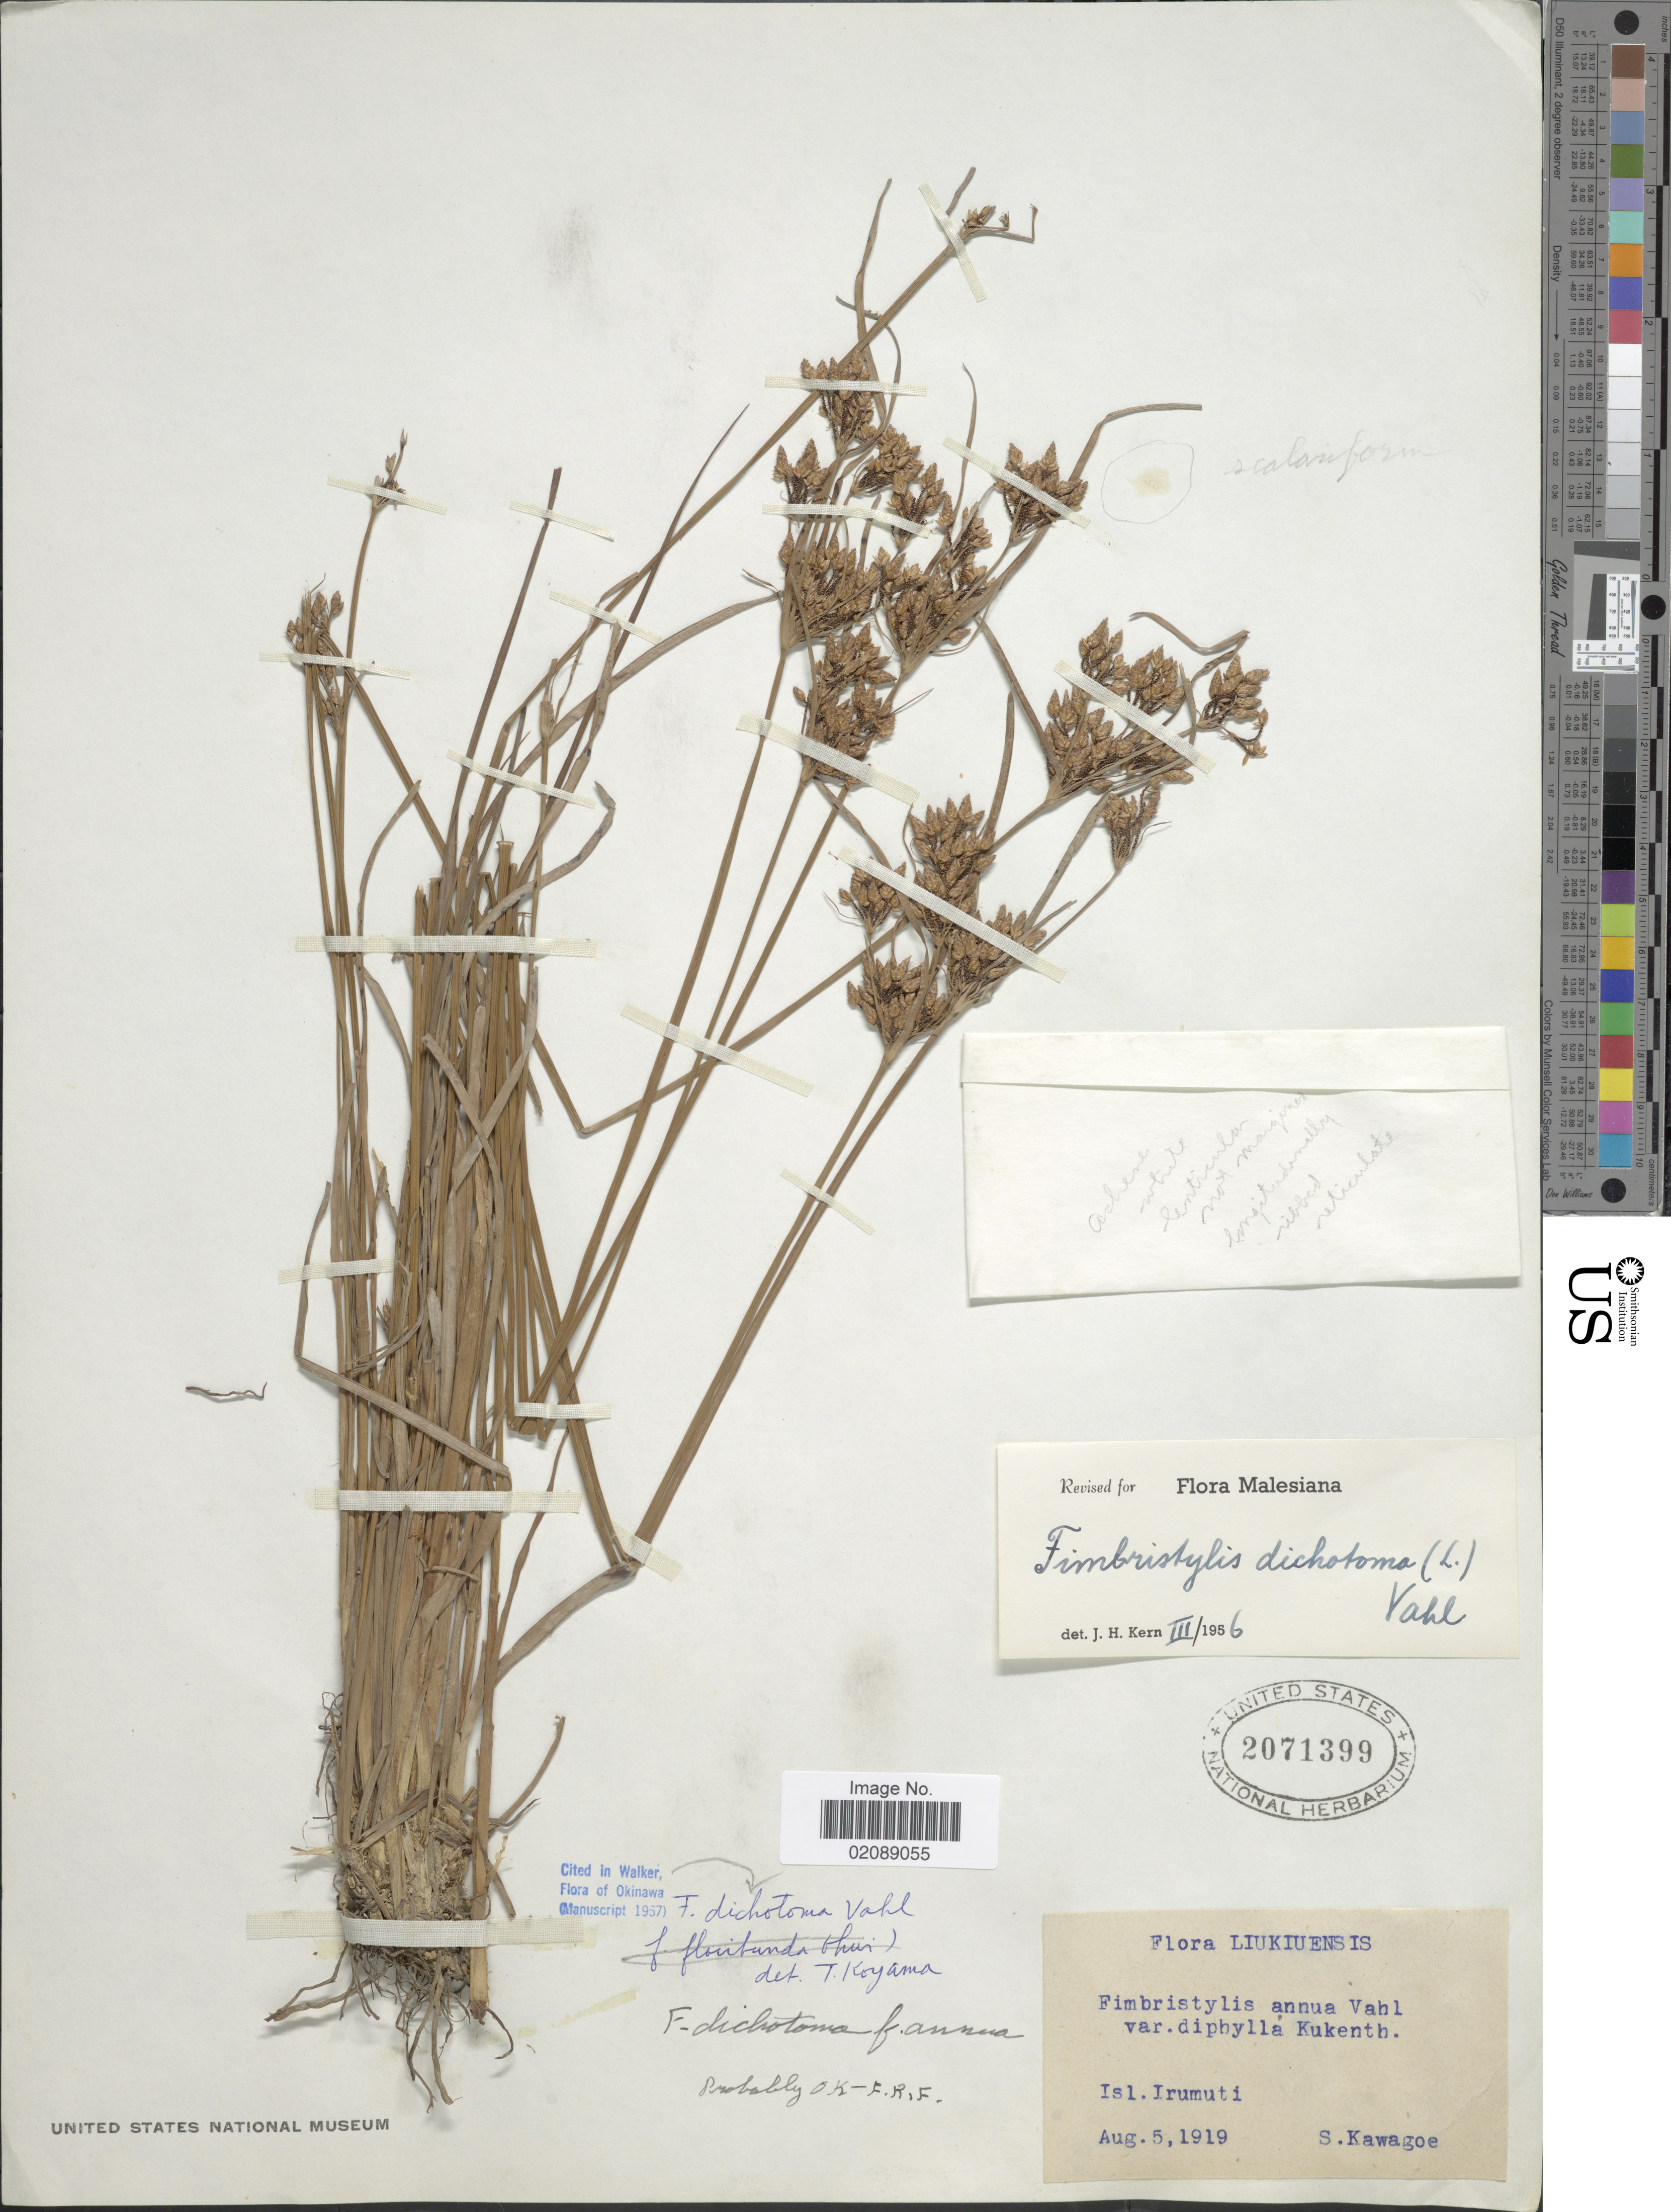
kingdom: Plantae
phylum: Tracheophyta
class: Liliopsida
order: Poales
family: Cyperaceae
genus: Fimbristylis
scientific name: Fimbristylis dichotoma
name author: (L.) Vahl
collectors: S. Kawagoe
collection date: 1919-08-05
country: Japan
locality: Liukiuensis, Isl. Irumuti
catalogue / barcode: US 2071399